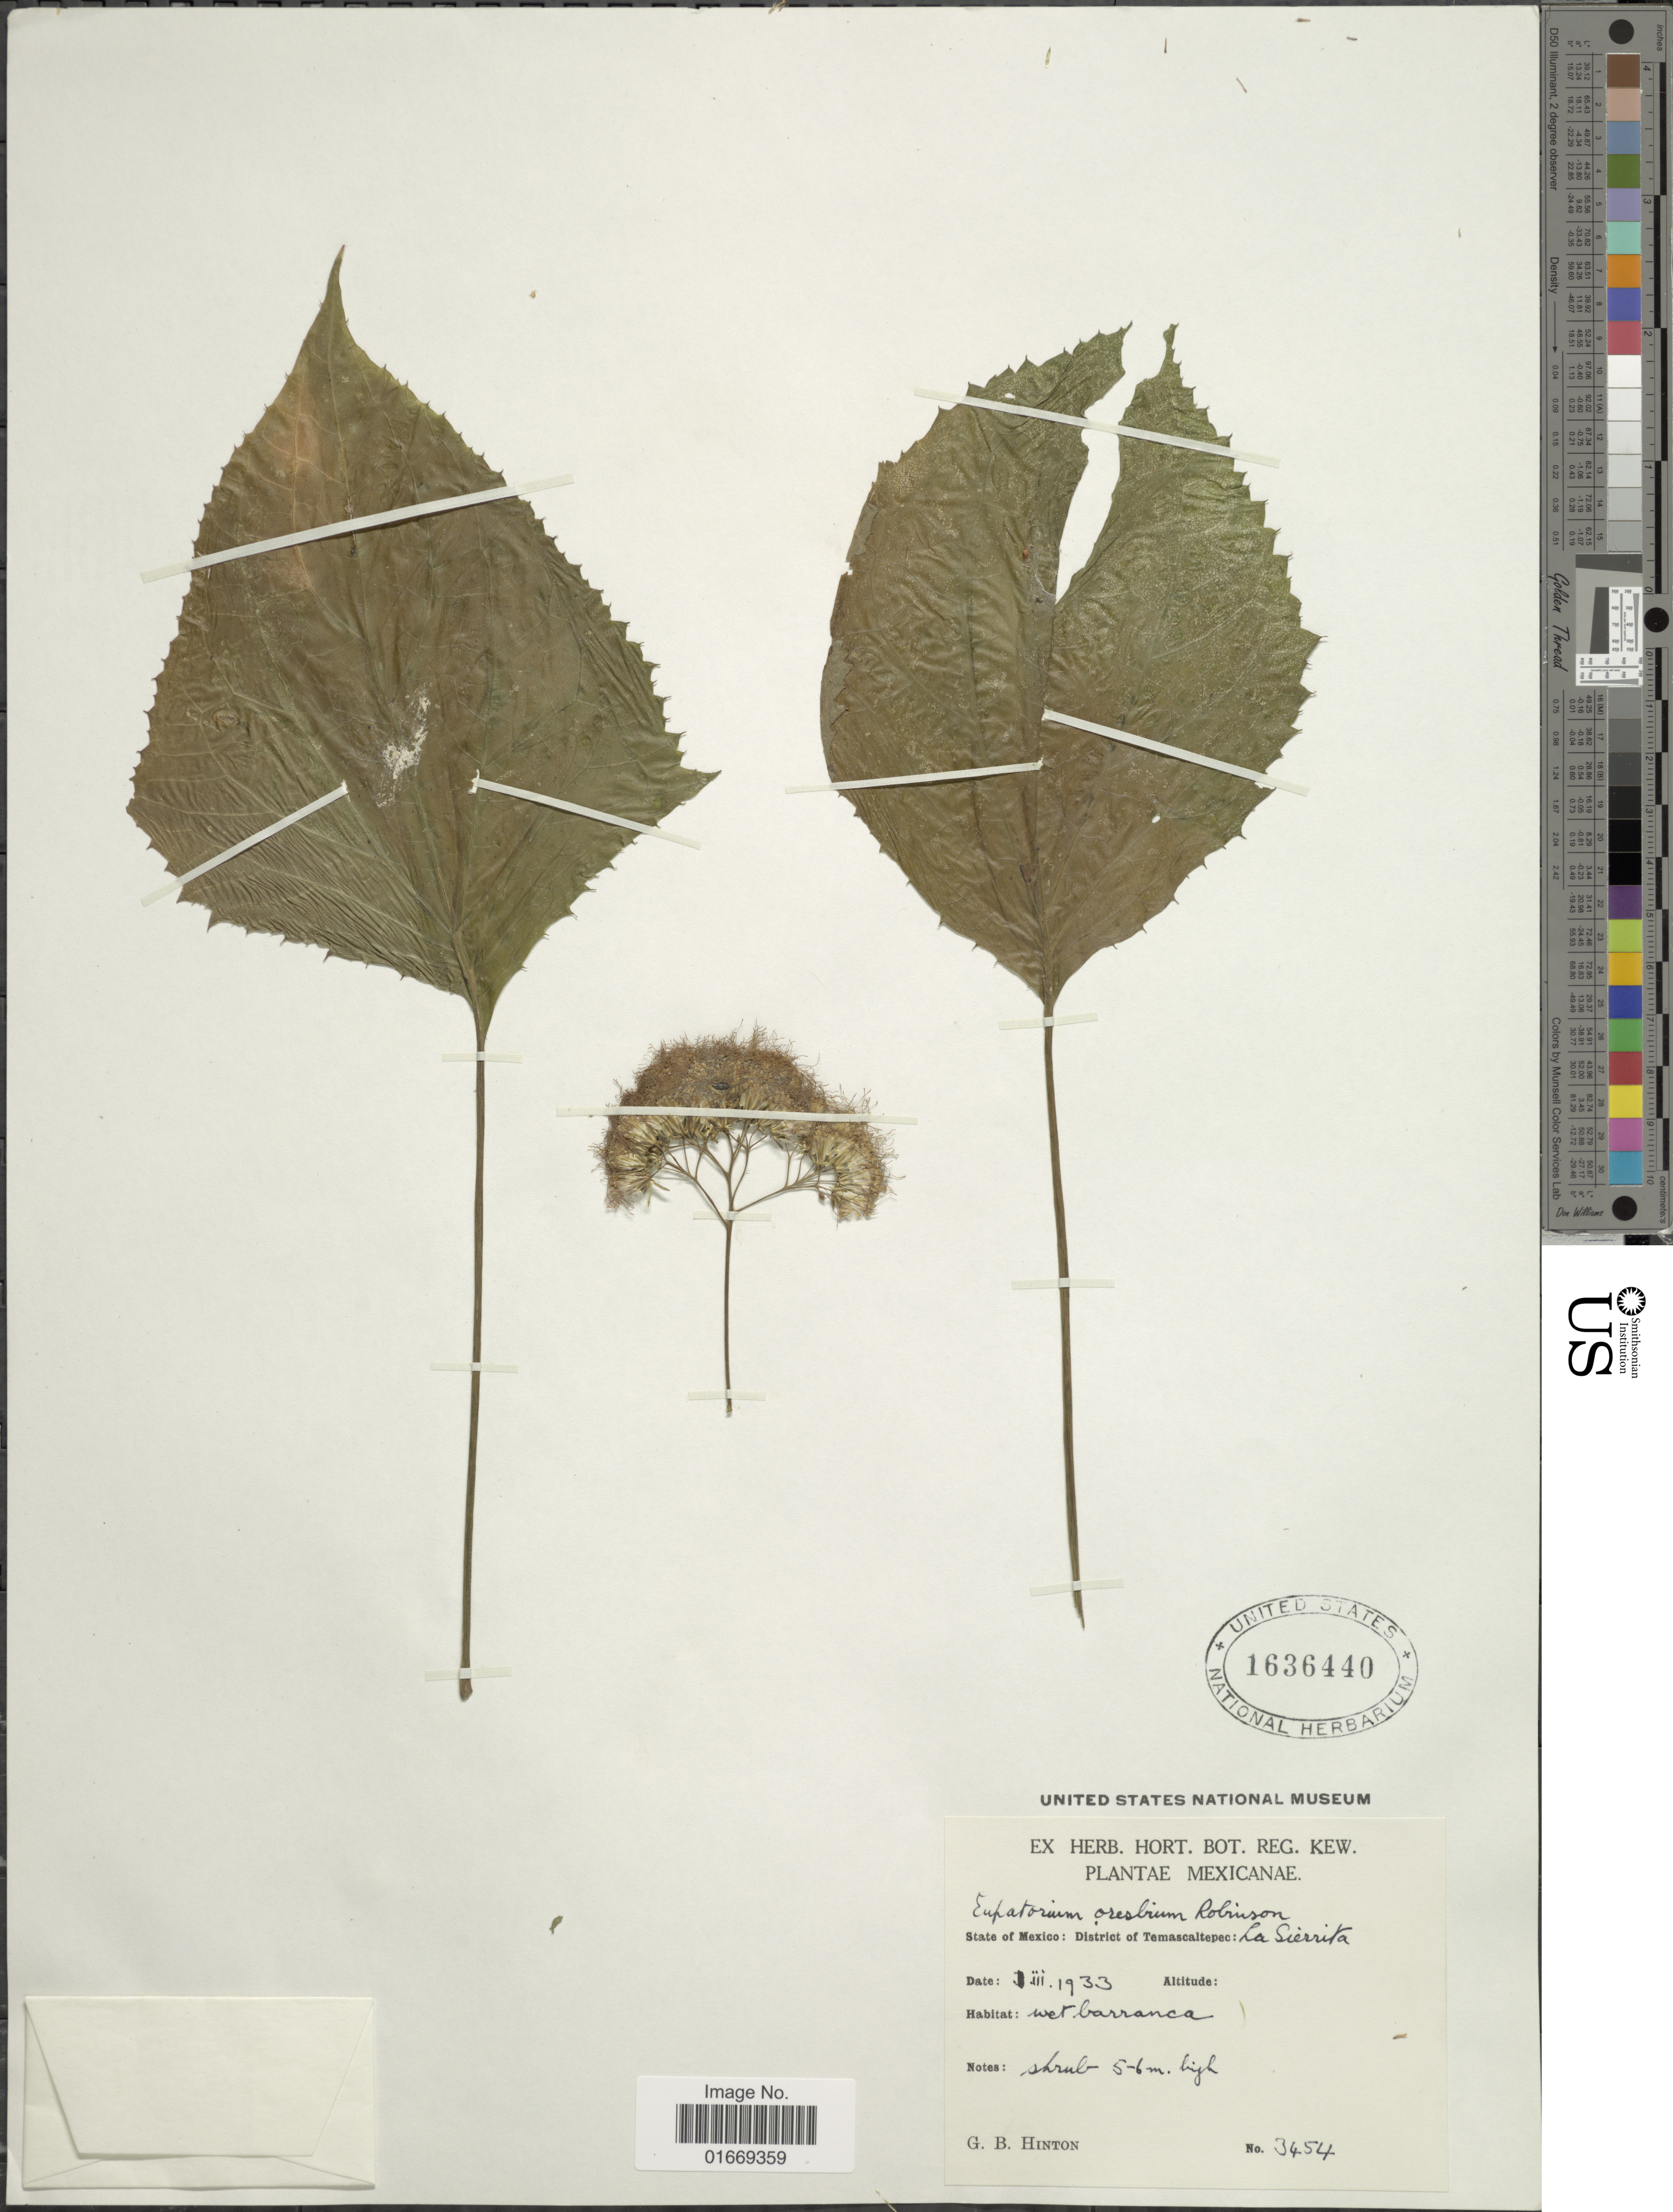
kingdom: Plantae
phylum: Tracheophyta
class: Magnoliopsida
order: Asterales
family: Asteraceae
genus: Bartlettina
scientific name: Bartlettina oresbia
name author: (B.L. Rob.) R.M. King & H. Rob.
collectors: G. B. Hinton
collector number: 3454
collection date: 1933-03-01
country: Mexico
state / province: México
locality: State of Mexico: District of Temascaltepec: La Sierrita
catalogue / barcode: US 1636440